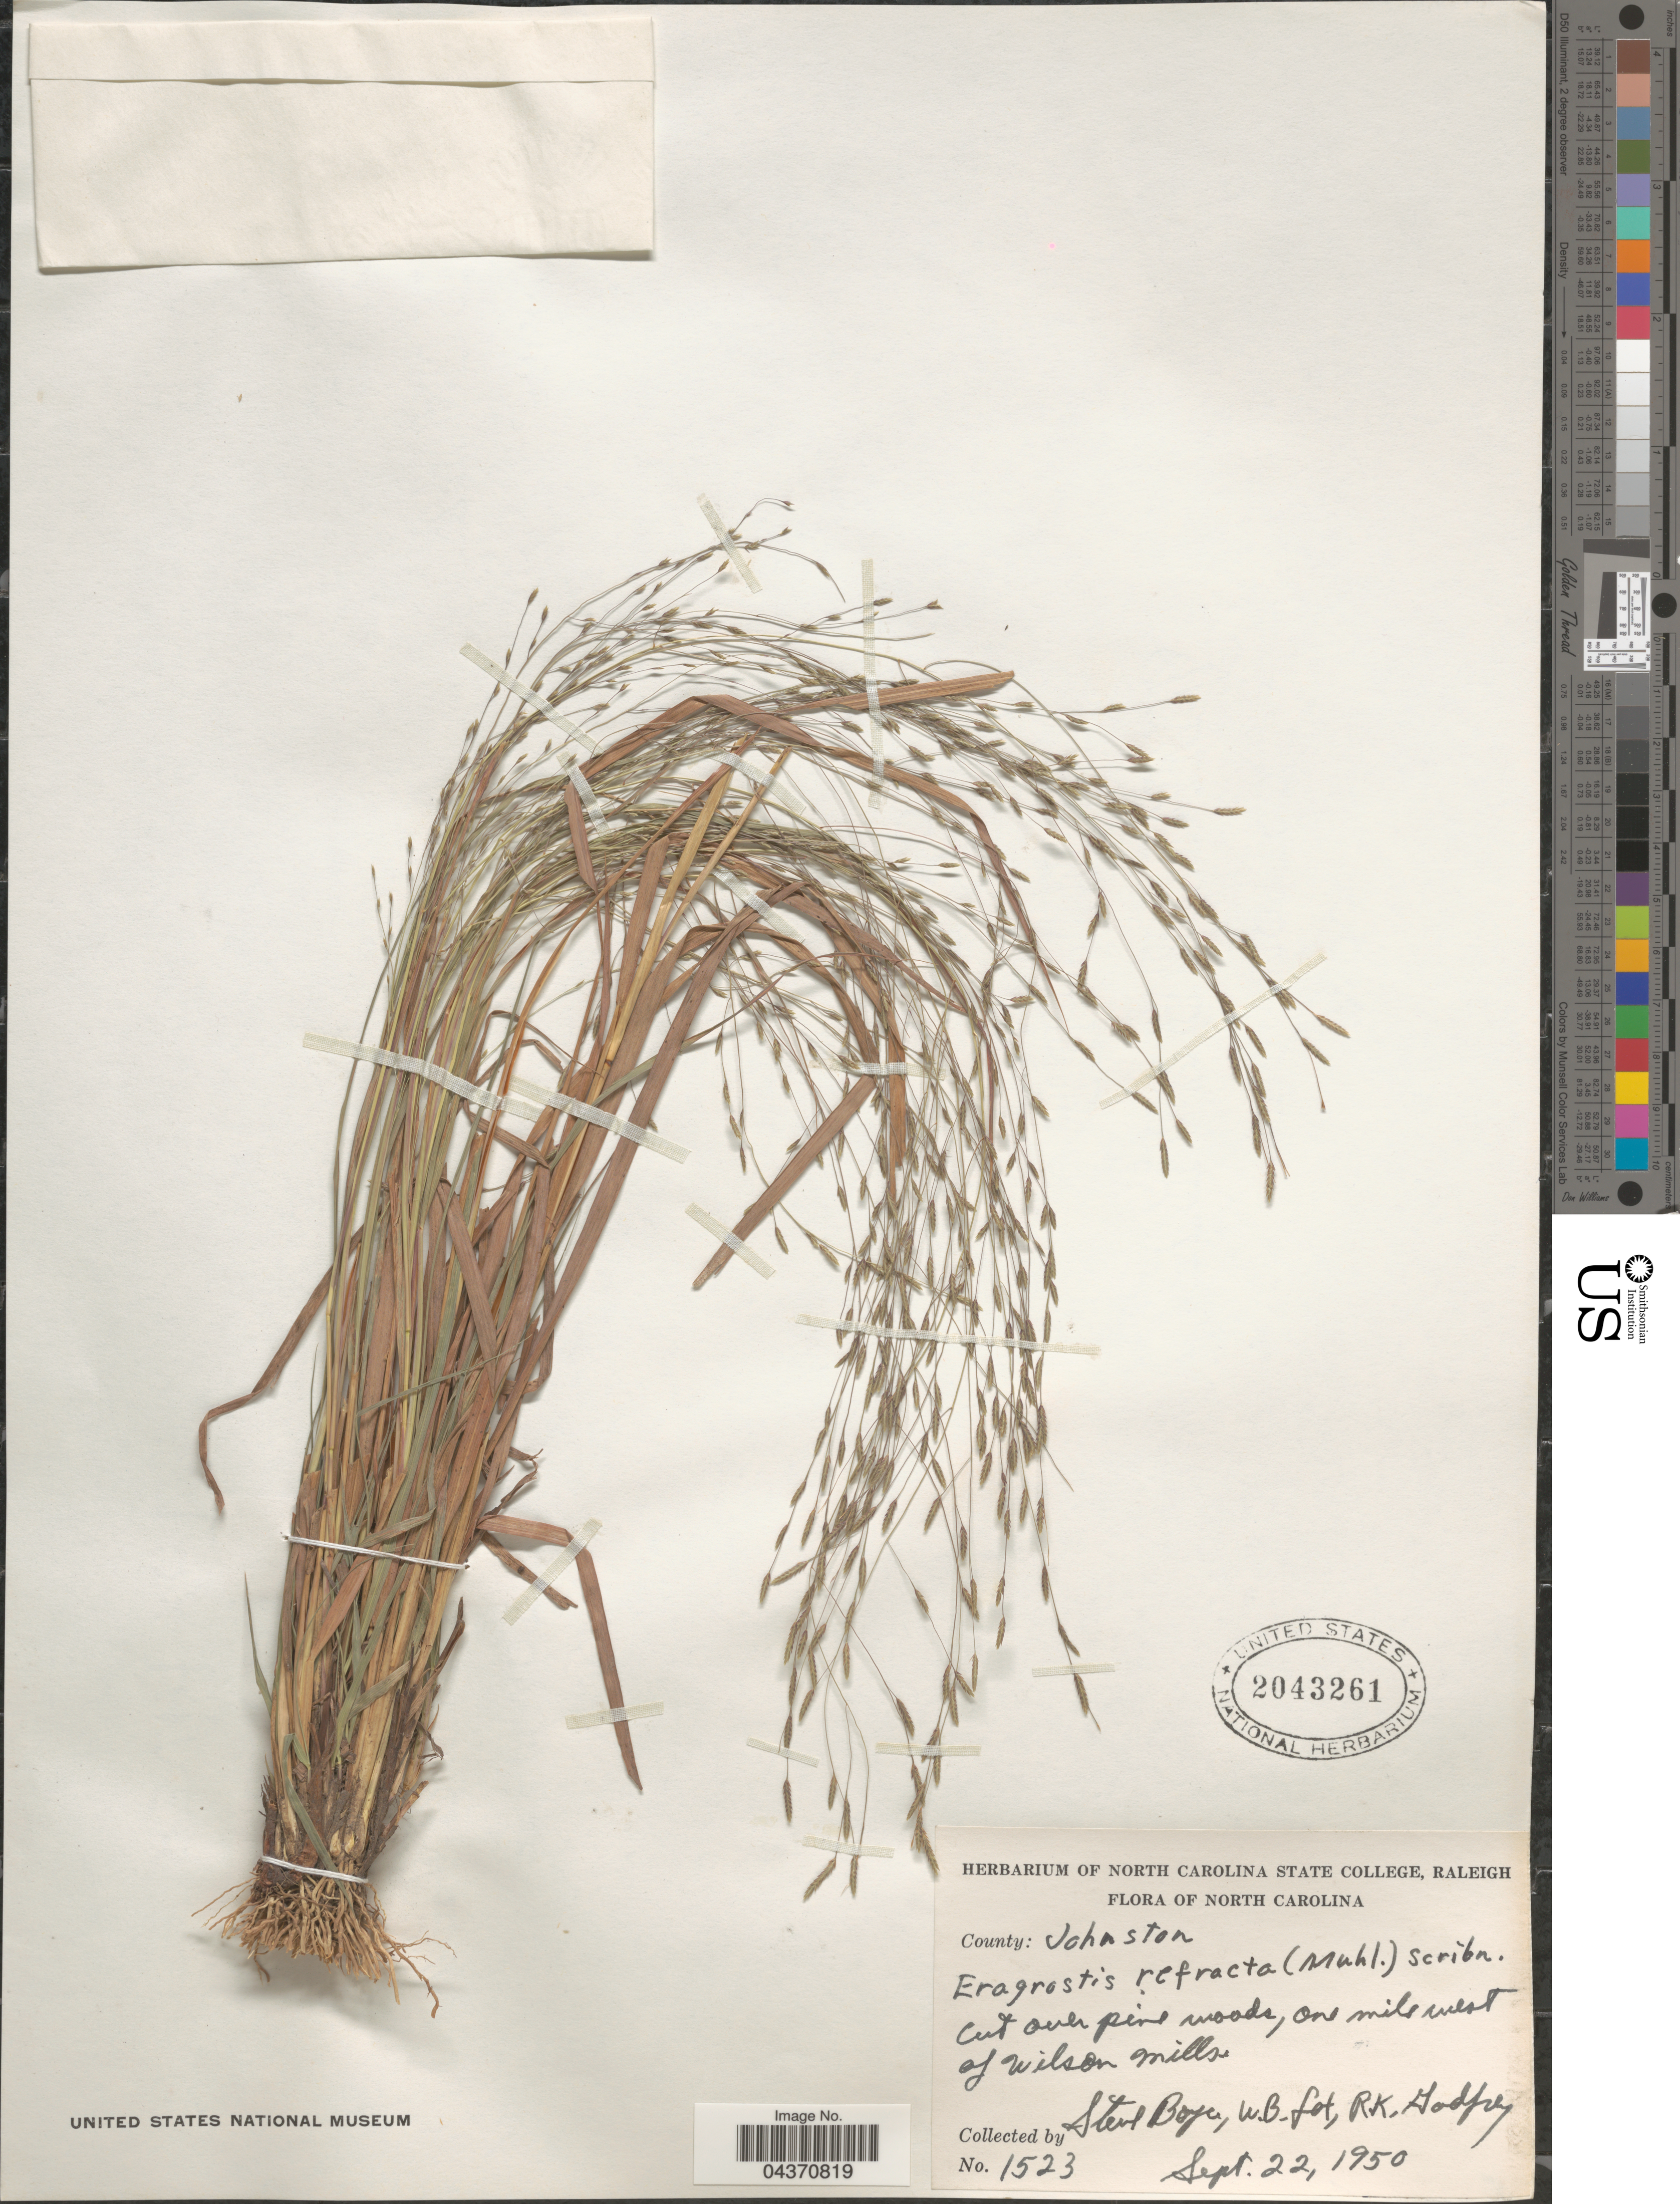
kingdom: Plantae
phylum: Tracheophyta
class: Liliopsida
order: Poales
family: Poaceae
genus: Eragrostis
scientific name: Eragrostis refracta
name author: (Muhl.) Scribn.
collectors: S. Boyce, W. Fox & R. K. Godfrey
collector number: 1523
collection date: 1950-09-22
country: United States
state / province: North Carolina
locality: County: Johnston. Cut over pine woods, one mile west of Wilson Mills.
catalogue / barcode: US 2043261